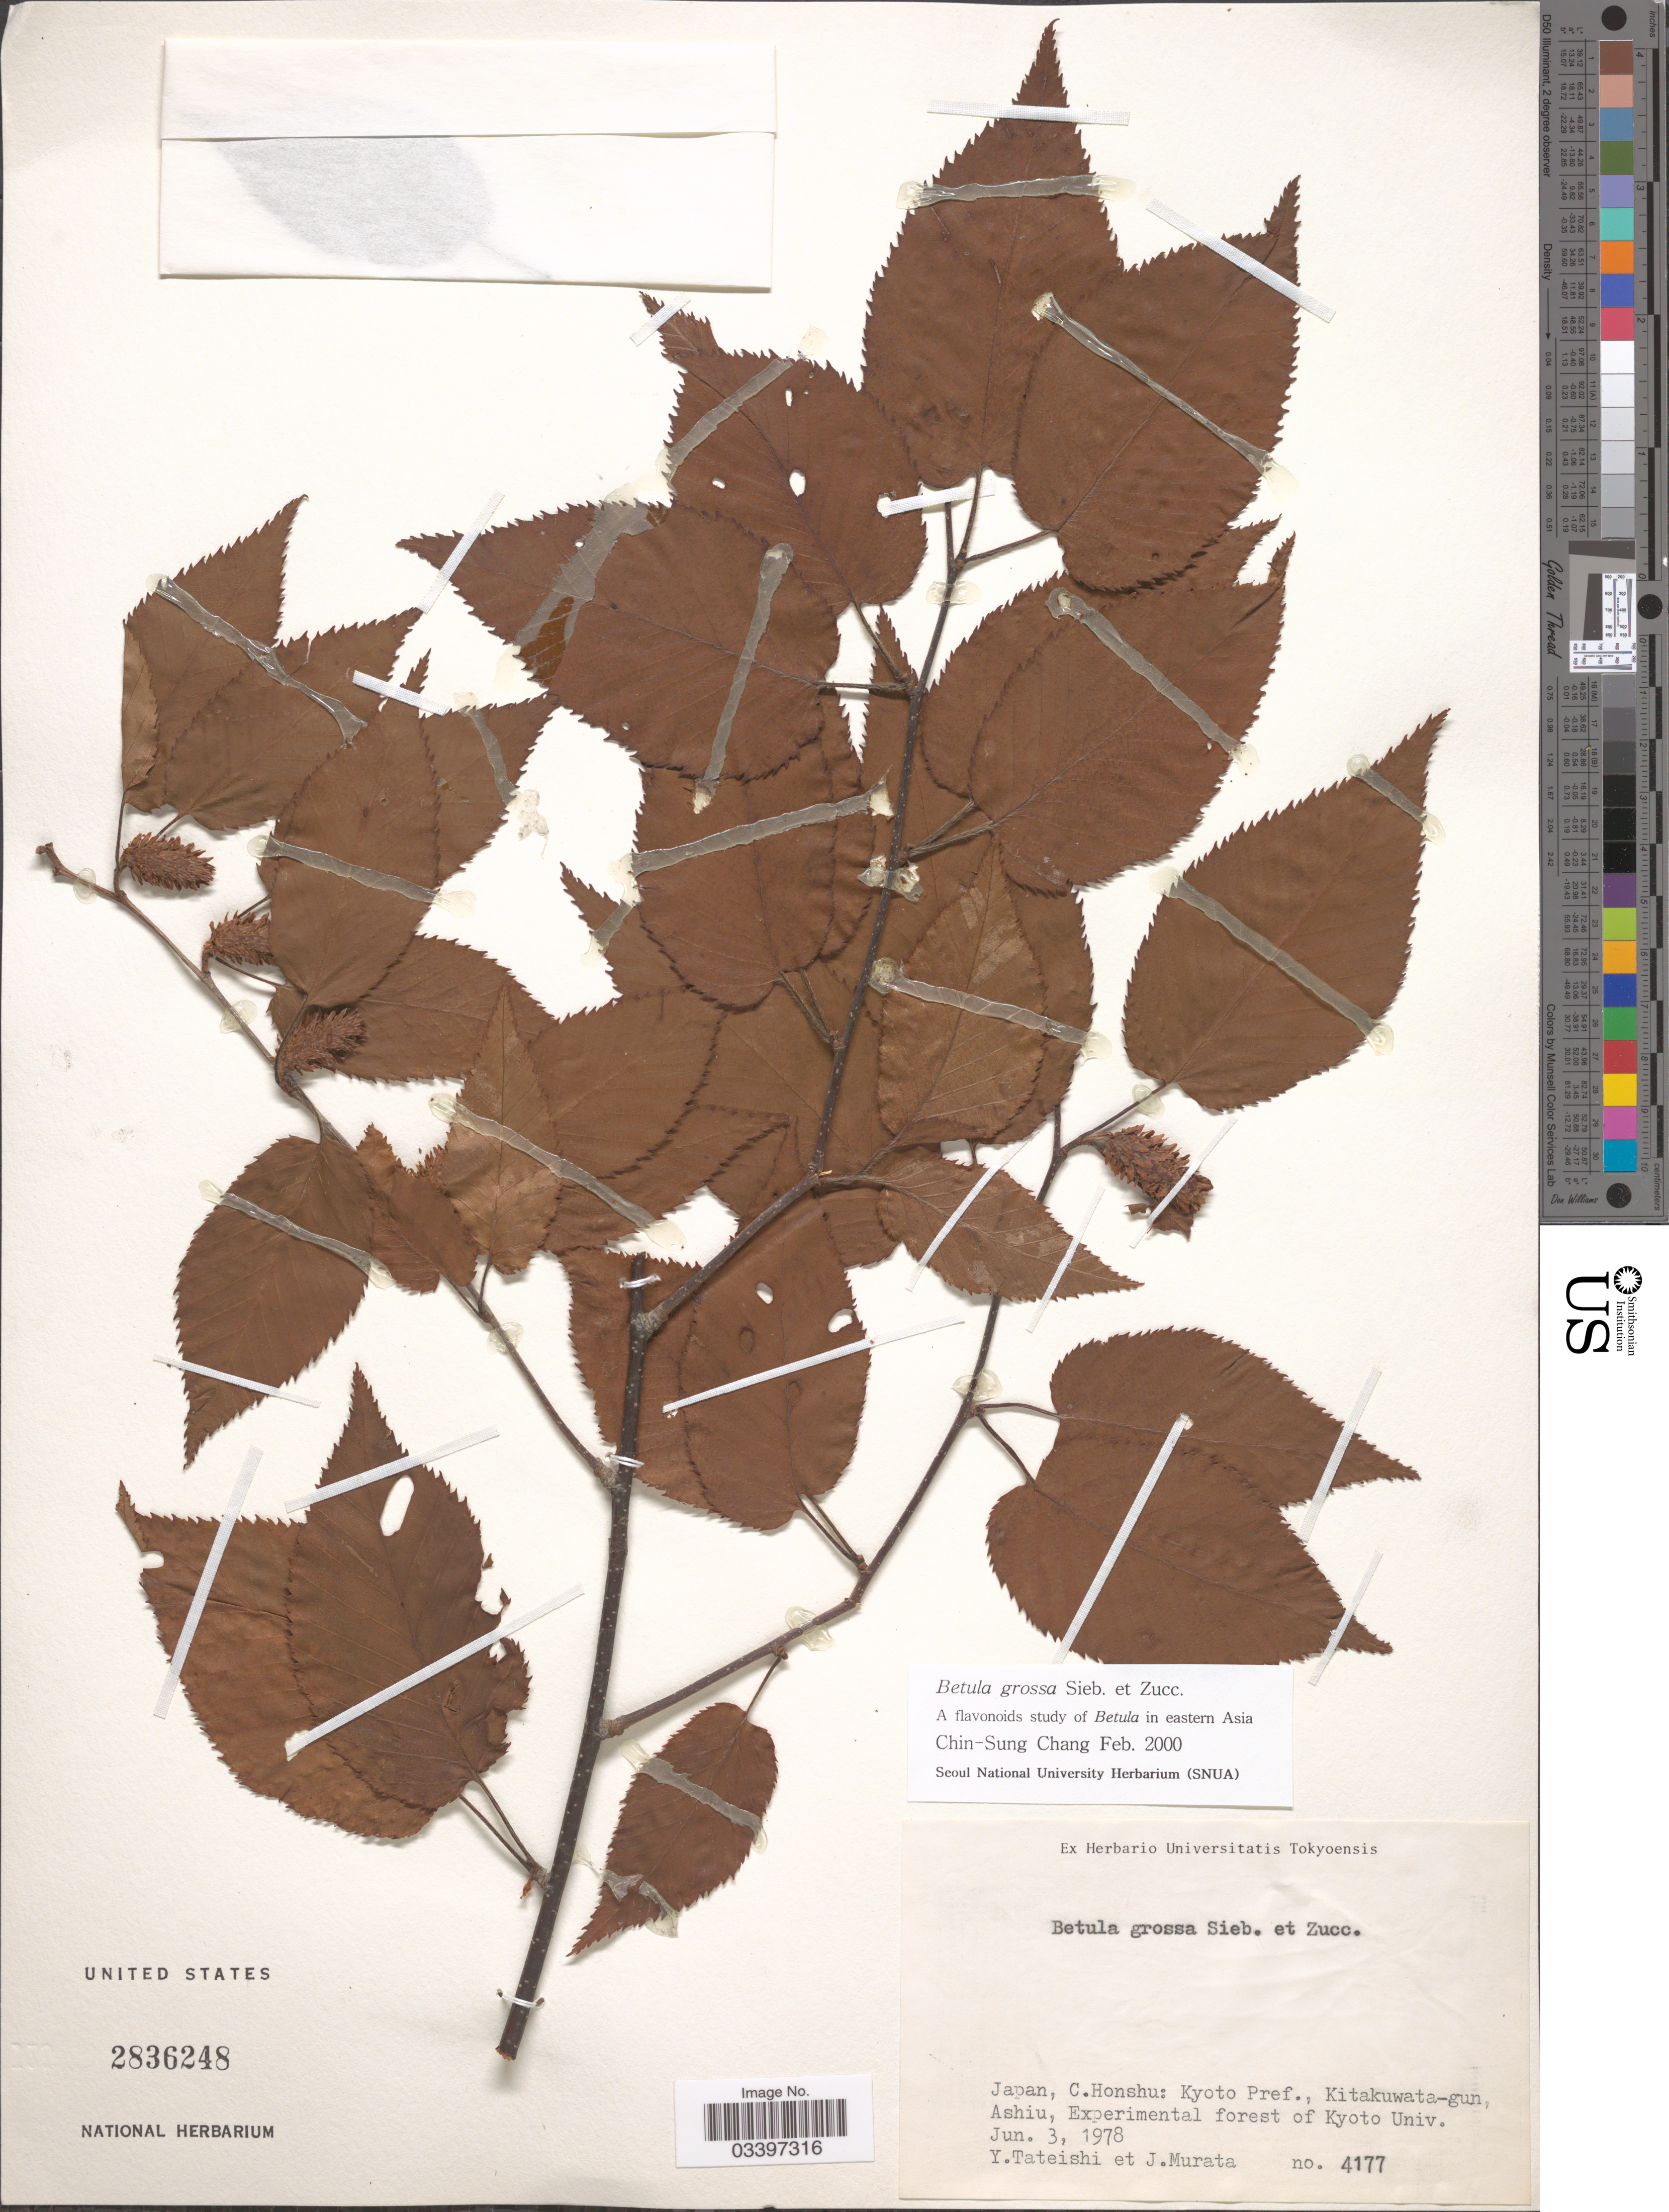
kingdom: Plantae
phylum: Tracheophyta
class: Magnoliopsida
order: Fagales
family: Betulaceae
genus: Betula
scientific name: Betula grossa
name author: Siebold & Zucc.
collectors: Y. Tateishi & J. Murata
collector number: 4177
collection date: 1978-06-03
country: Japan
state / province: Kyoto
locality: C. Honshu: Kyoto Pref., Kitakuwata-gun, Ashiu, Experimental forest of Kyoto Univ.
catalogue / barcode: US 2836248